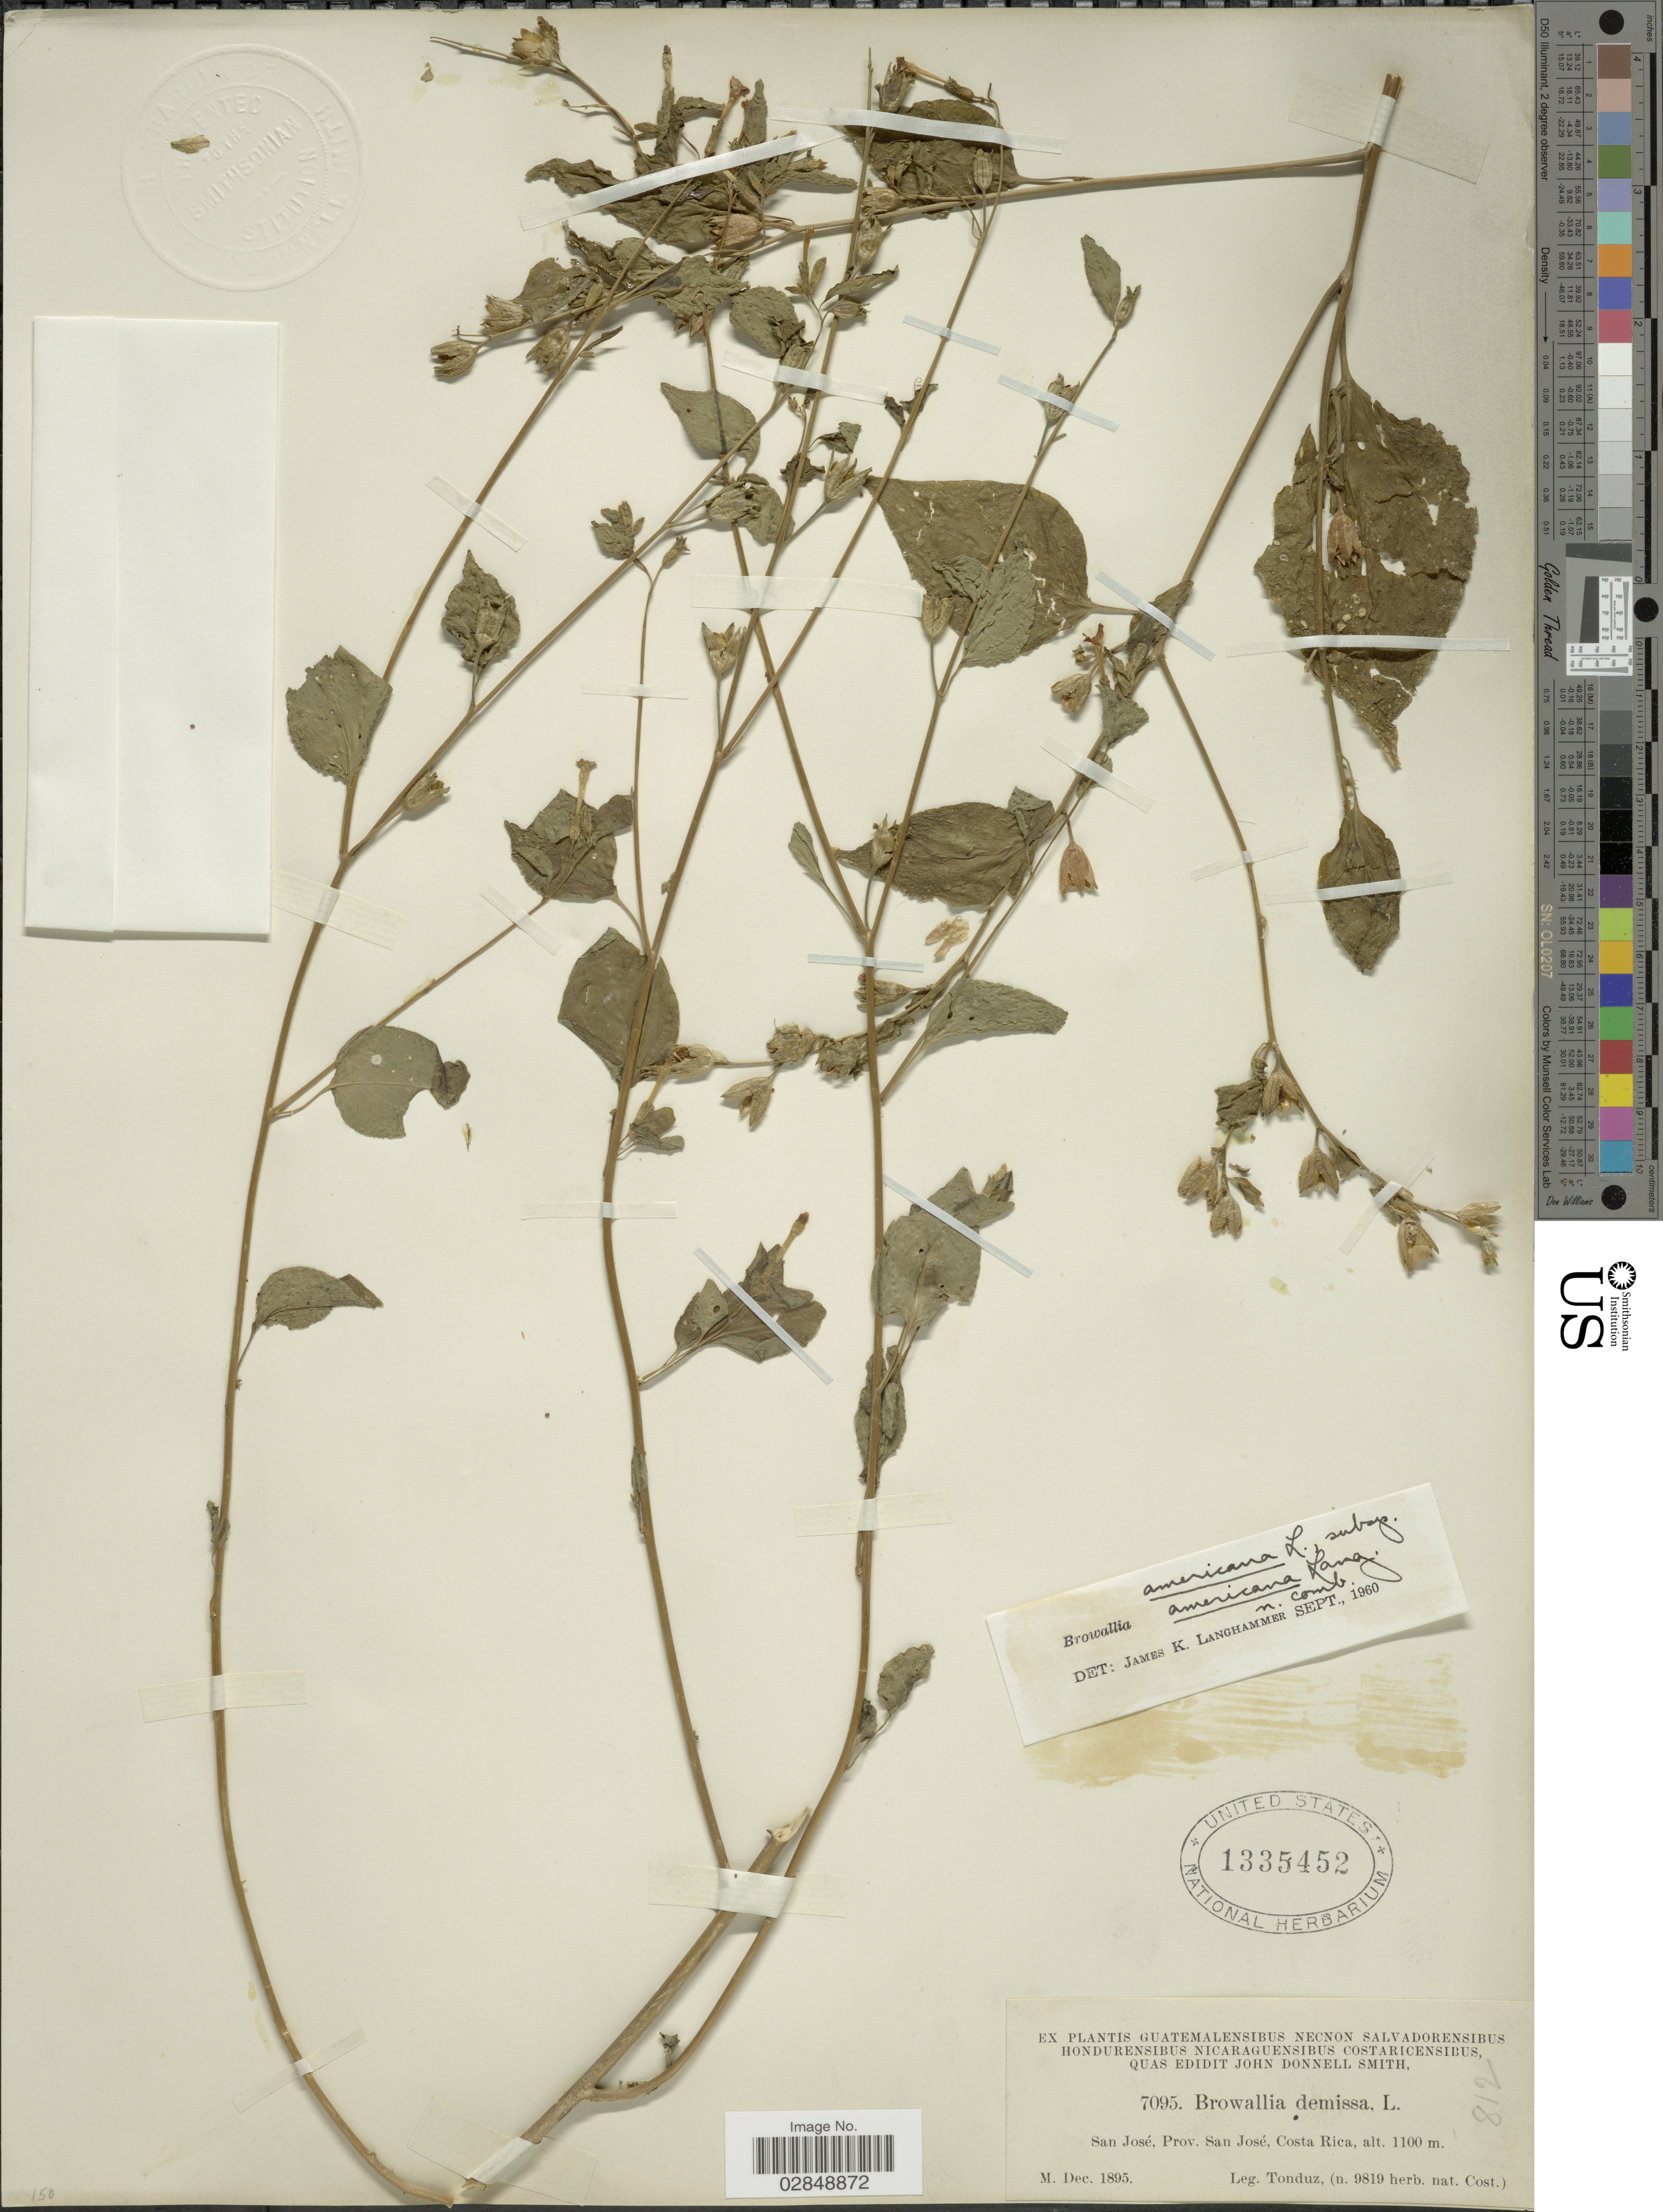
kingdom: Plantae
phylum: Tracheophyta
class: Magnoliopsida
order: Solanales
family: Solanaceae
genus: Browallia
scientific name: Browallia americana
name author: L.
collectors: Tonduz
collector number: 7095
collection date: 1895-12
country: Costa Rica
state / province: San José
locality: San José.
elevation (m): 1100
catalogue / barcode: US 1335452